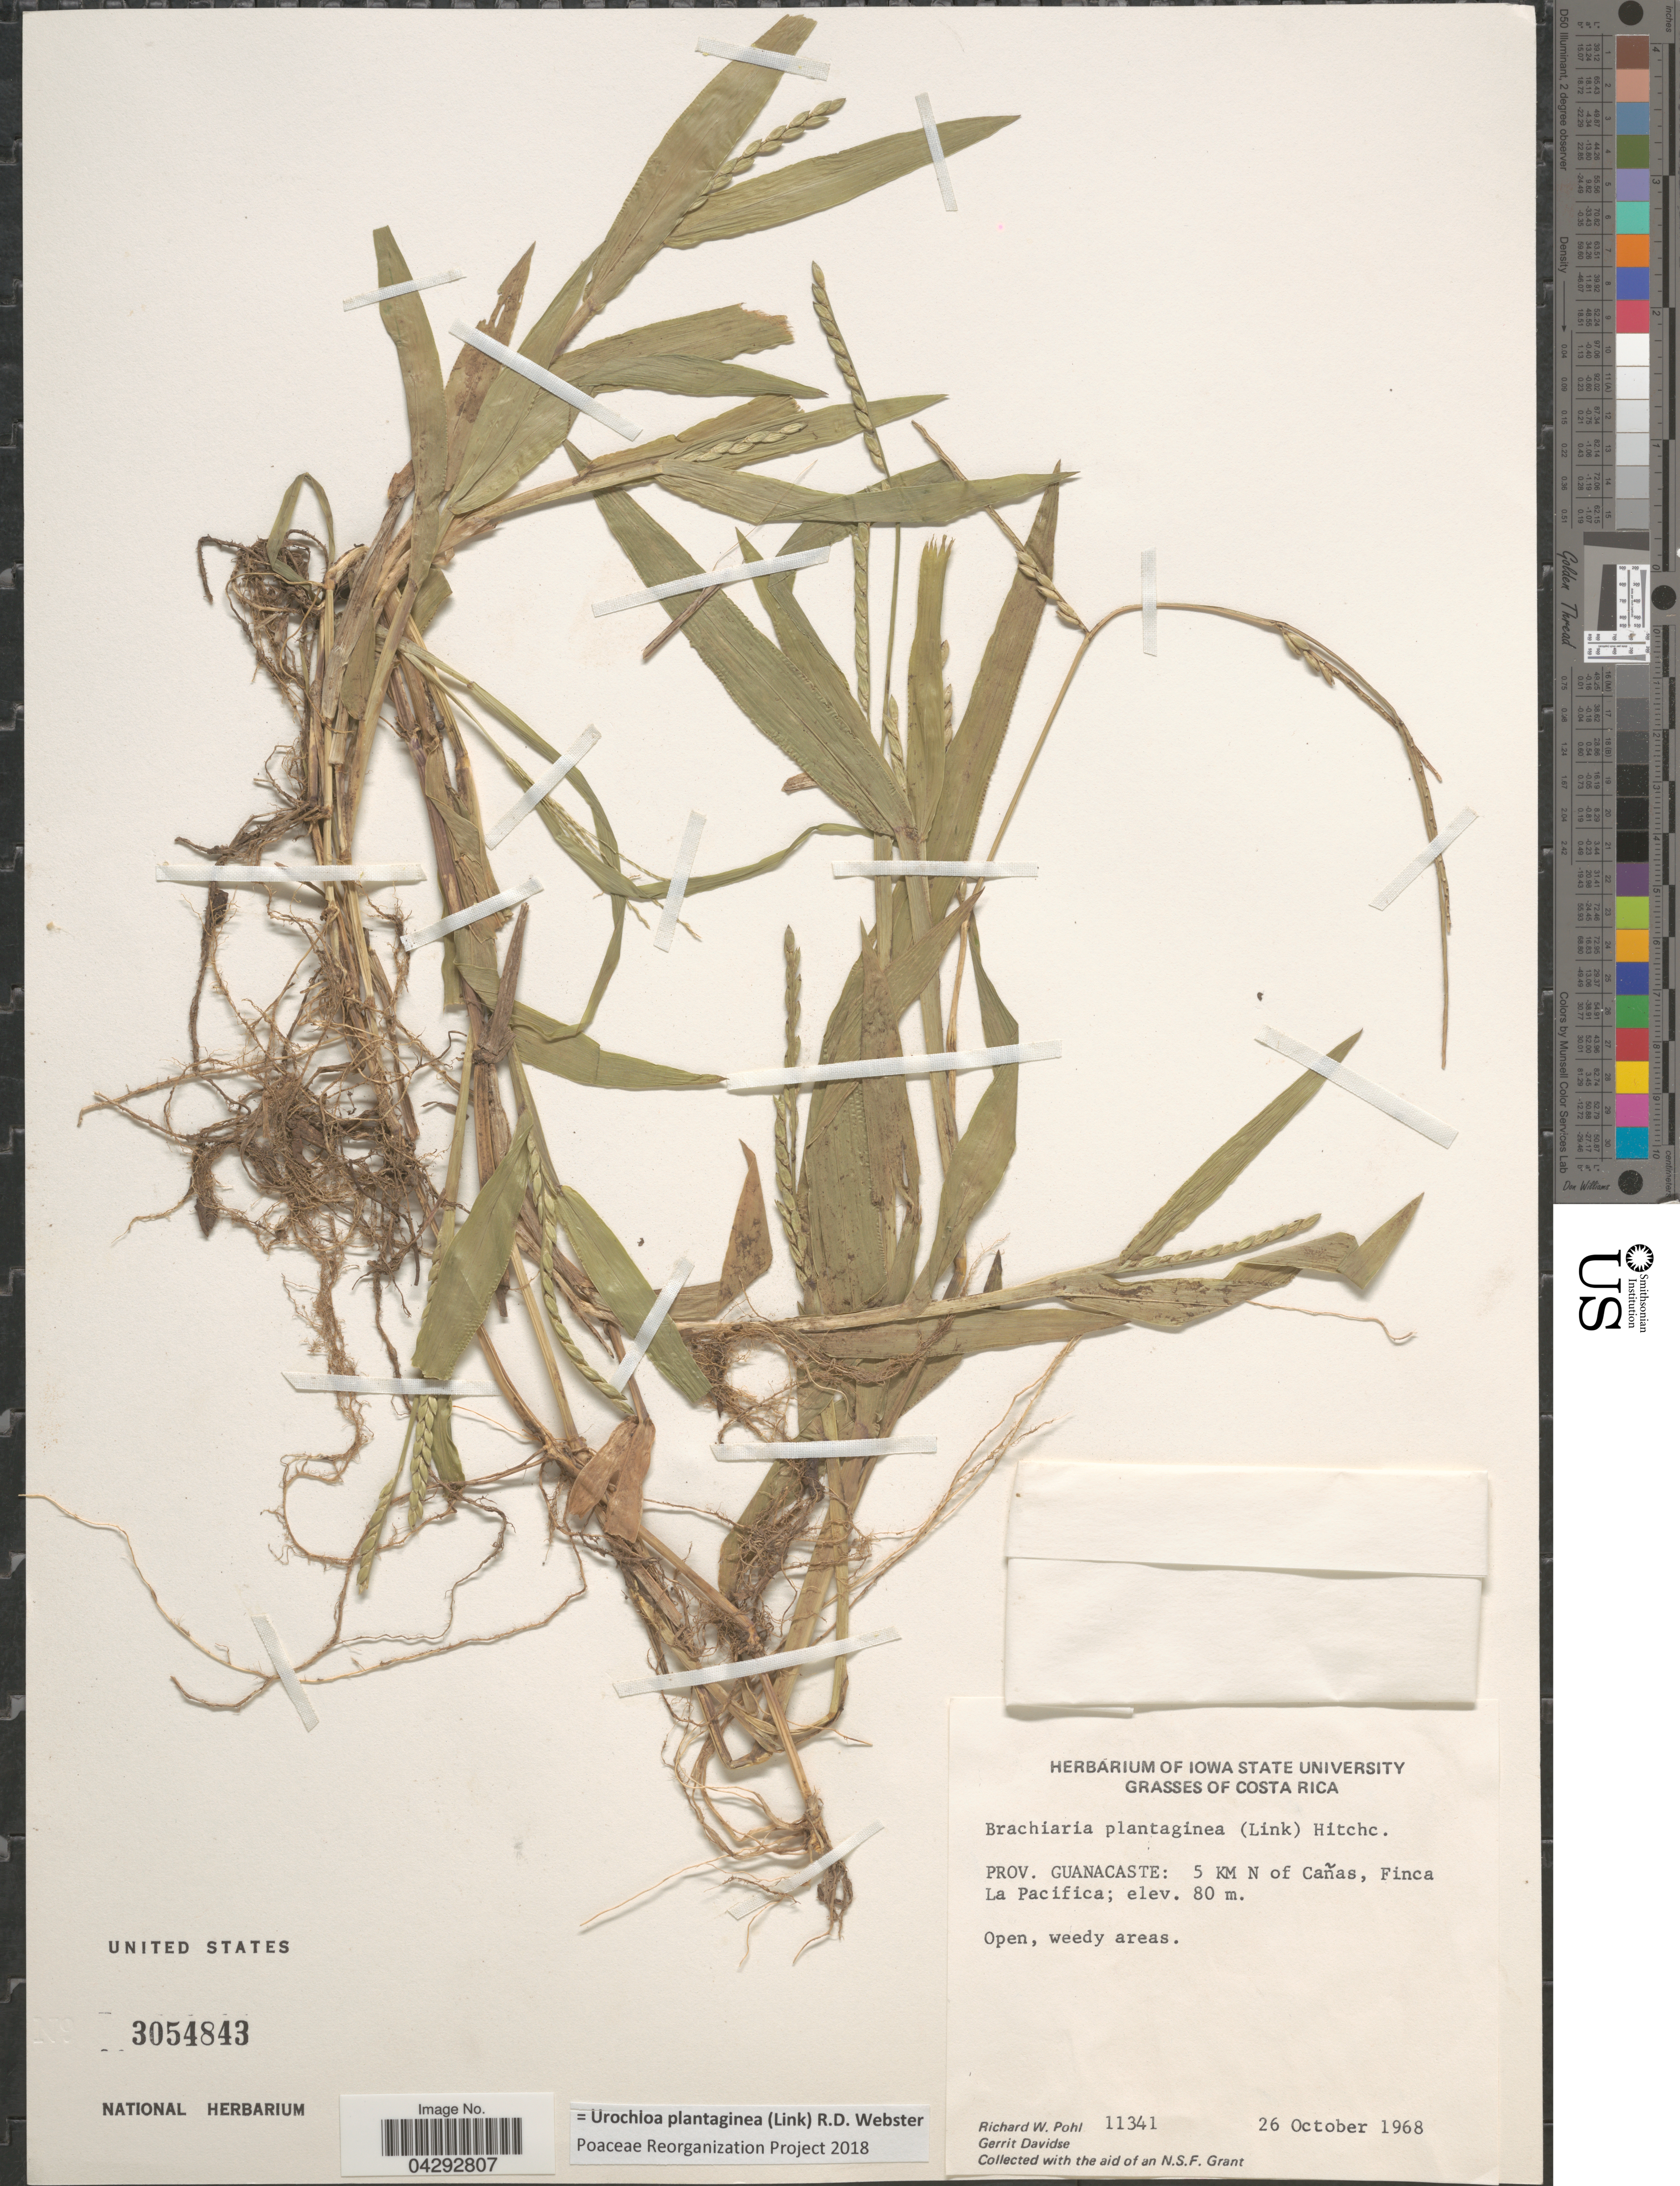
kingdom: Plantae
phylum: Tracheophyta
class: Liliopsida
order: Poales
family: Poaceae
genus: Urochloa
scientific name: Urochloa plantaginea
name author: (Link) R.D. Webster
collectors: R. W. Pohl & G. Davidse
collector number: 11341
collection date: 1968-10-26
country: Costa Rica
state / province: Guanacaste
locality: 5 KM N of Cañas, Finca La Pacifica.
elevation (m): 80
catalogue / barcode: US 3054843